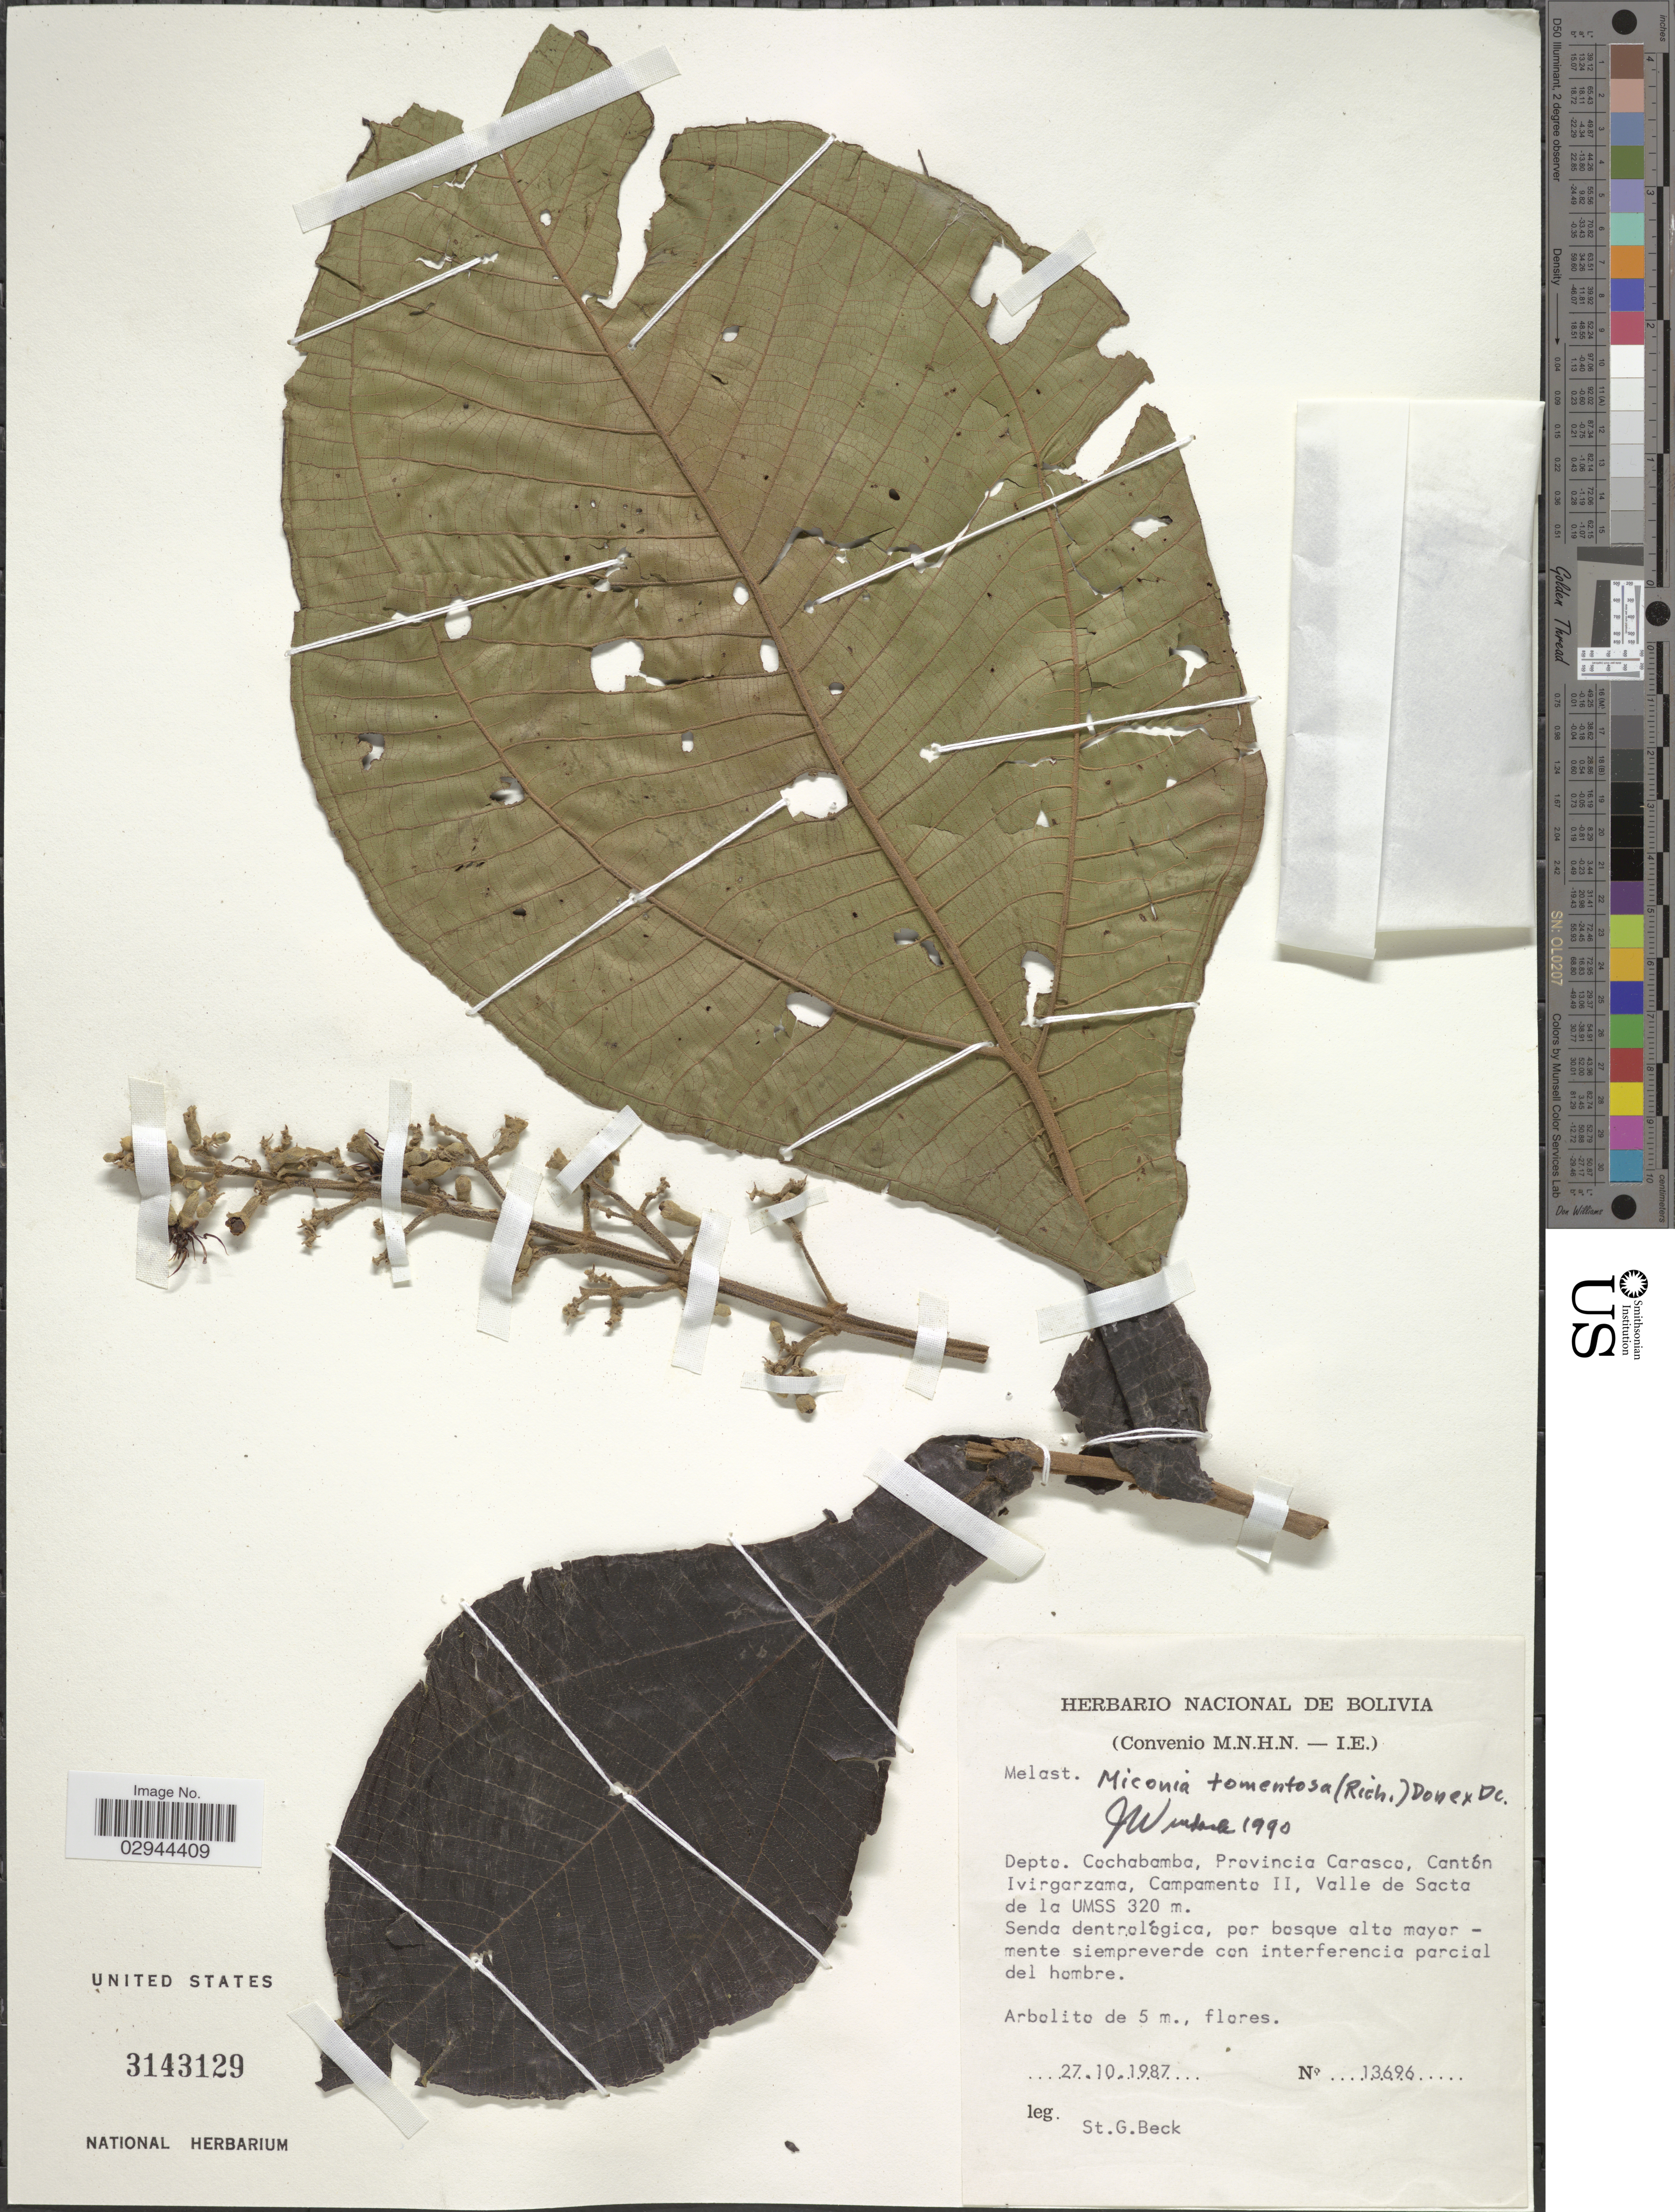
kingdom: Plantae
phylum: Tracheophyta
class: Magnoliopsida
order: Myrtales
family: Melastomataceae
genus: Miconia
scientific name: Miconia tomentosa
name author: (Rich.) D. Don ex DC.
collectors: S. G. Beck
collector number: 13696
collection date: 1987-10-27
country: Bolivia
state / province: Cochabamba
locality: Depto. Cochabamba, Provincia Carasco, Cantón Ivirgarzama, Campamento II, Valle de Sacta de la UMSS.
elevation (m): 320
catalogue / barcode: US 3143129